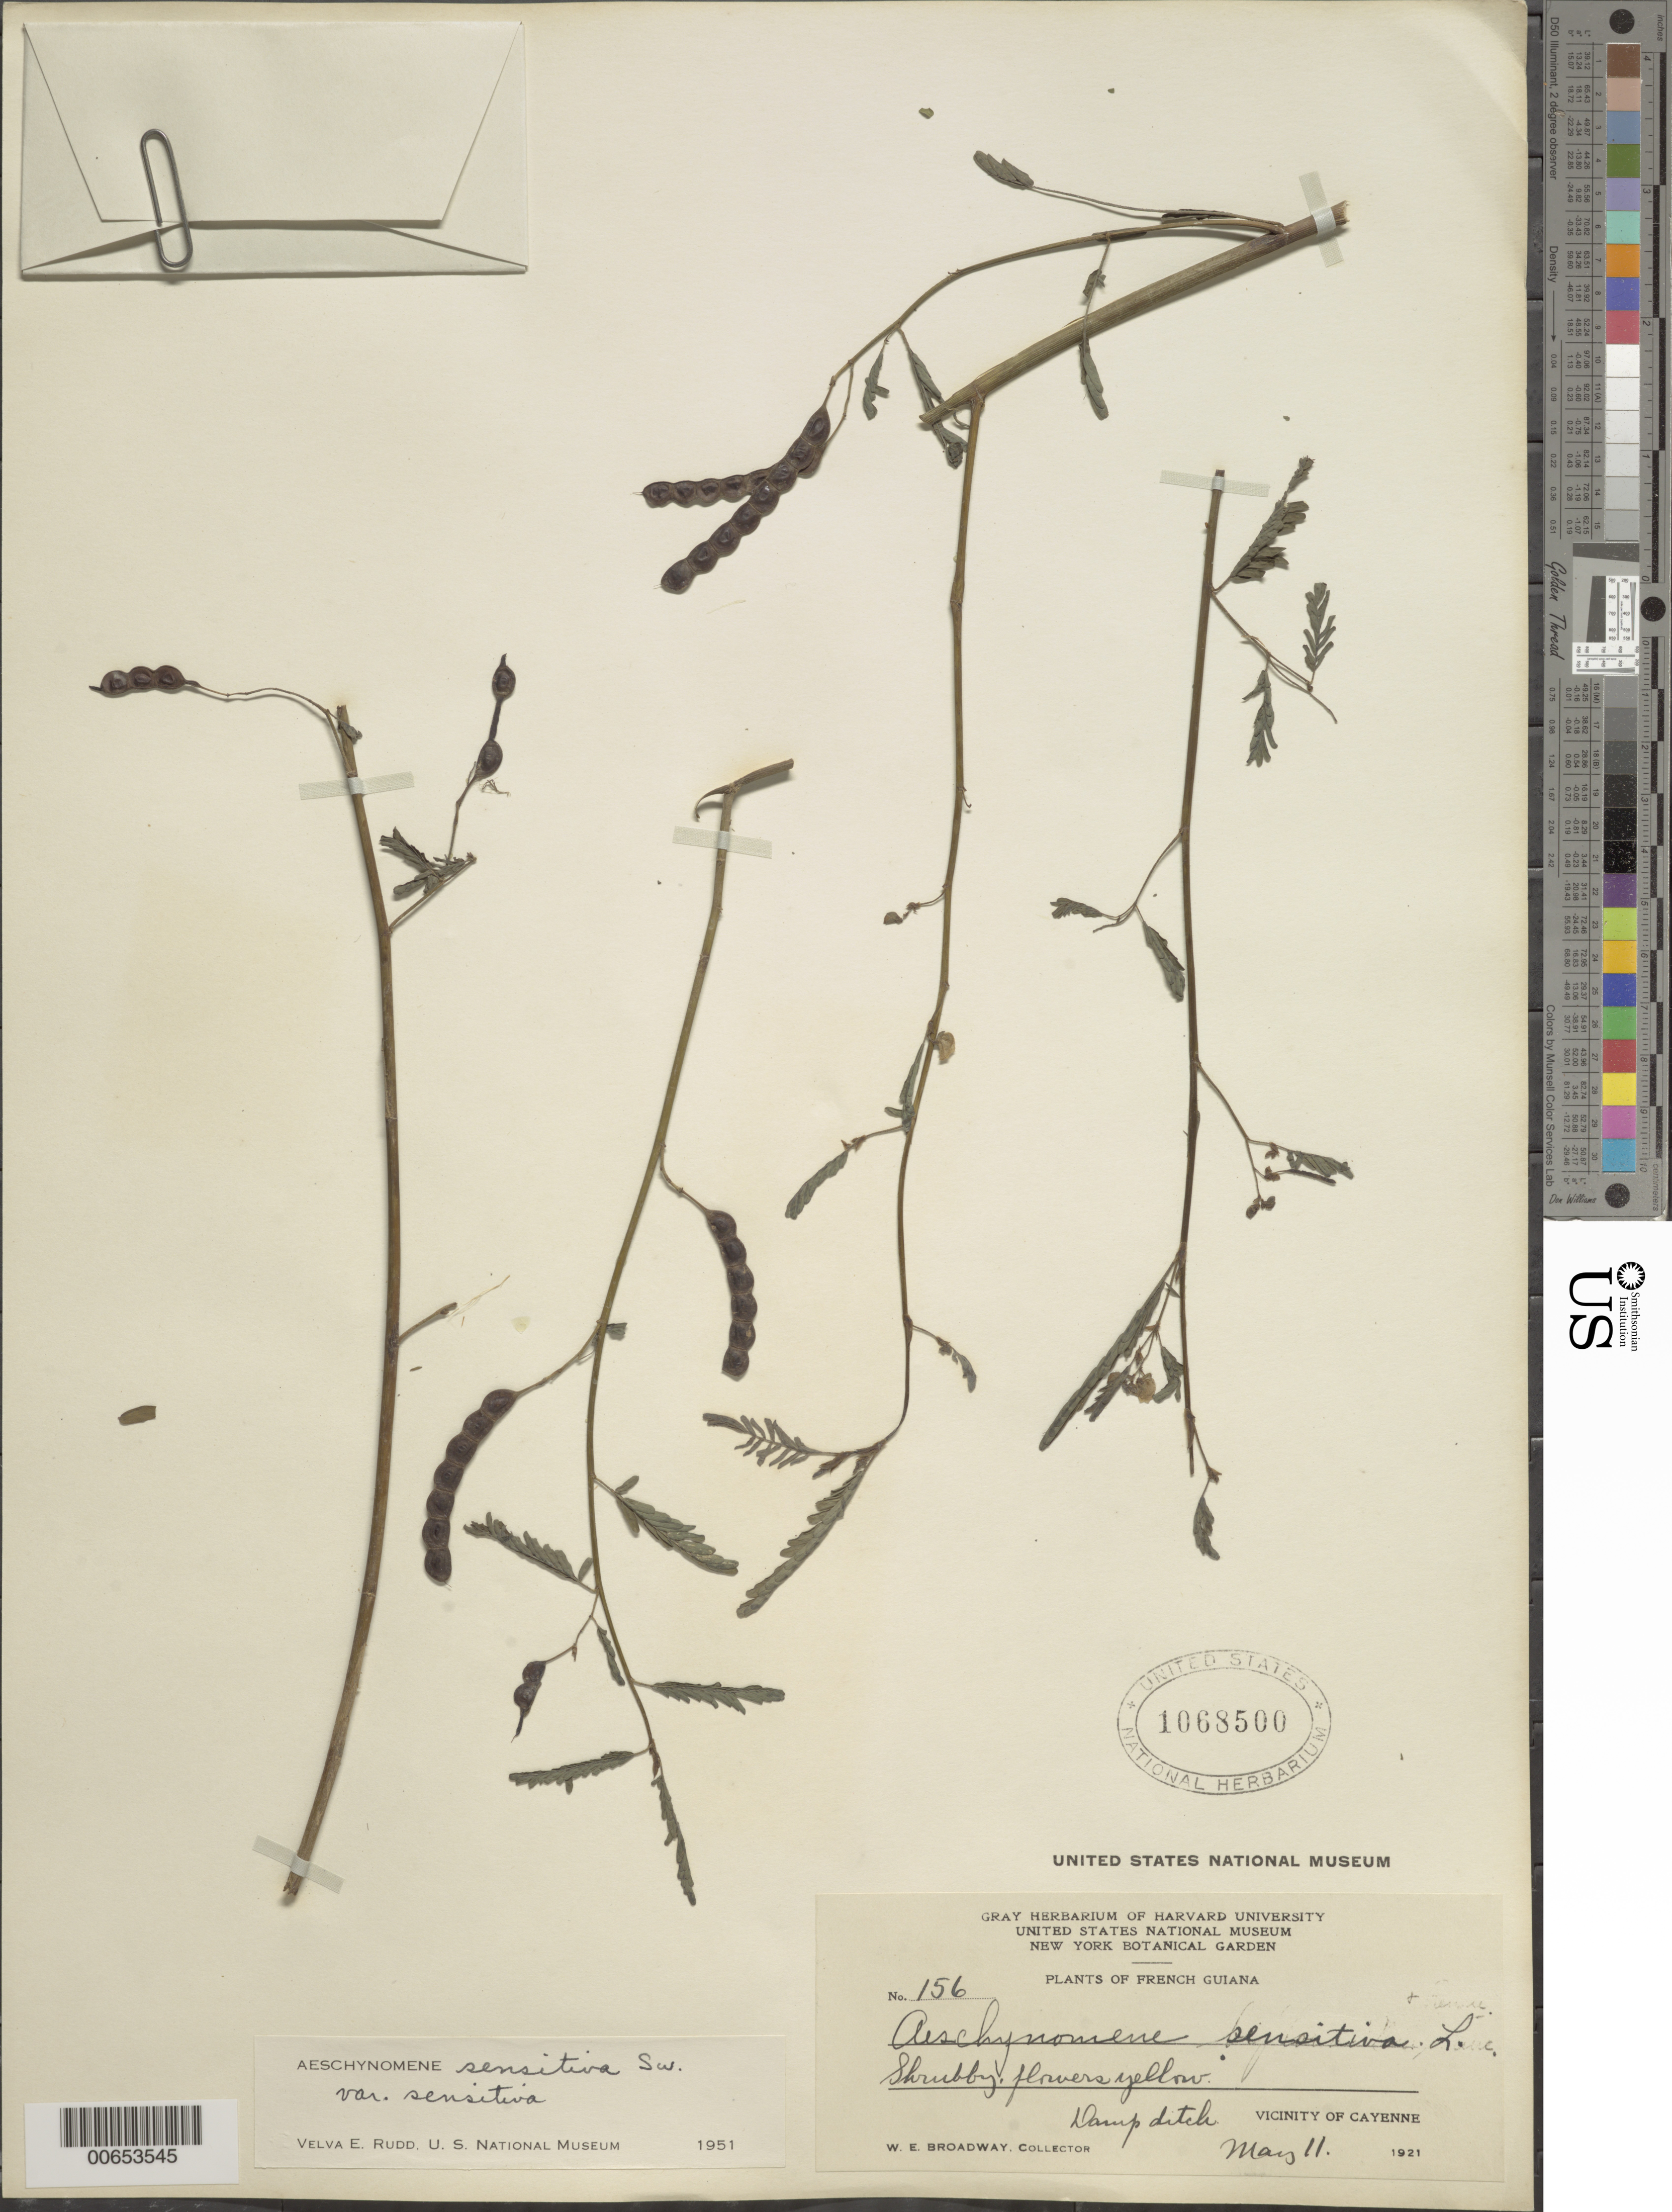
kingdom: Plantae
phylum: Tracheophyta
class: Magnoliopsida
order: Fabales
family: Fabaceae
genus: Aeschynomene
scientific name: Aeschynomene sensitiva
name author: Sw.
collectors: W. E. Broadway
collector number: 156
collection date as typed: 11-May-21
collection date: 1921-05-11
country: French Guiana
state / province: Cayenne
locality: Cayenne, vic.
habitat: Damp ditch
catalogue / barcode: US 1068500